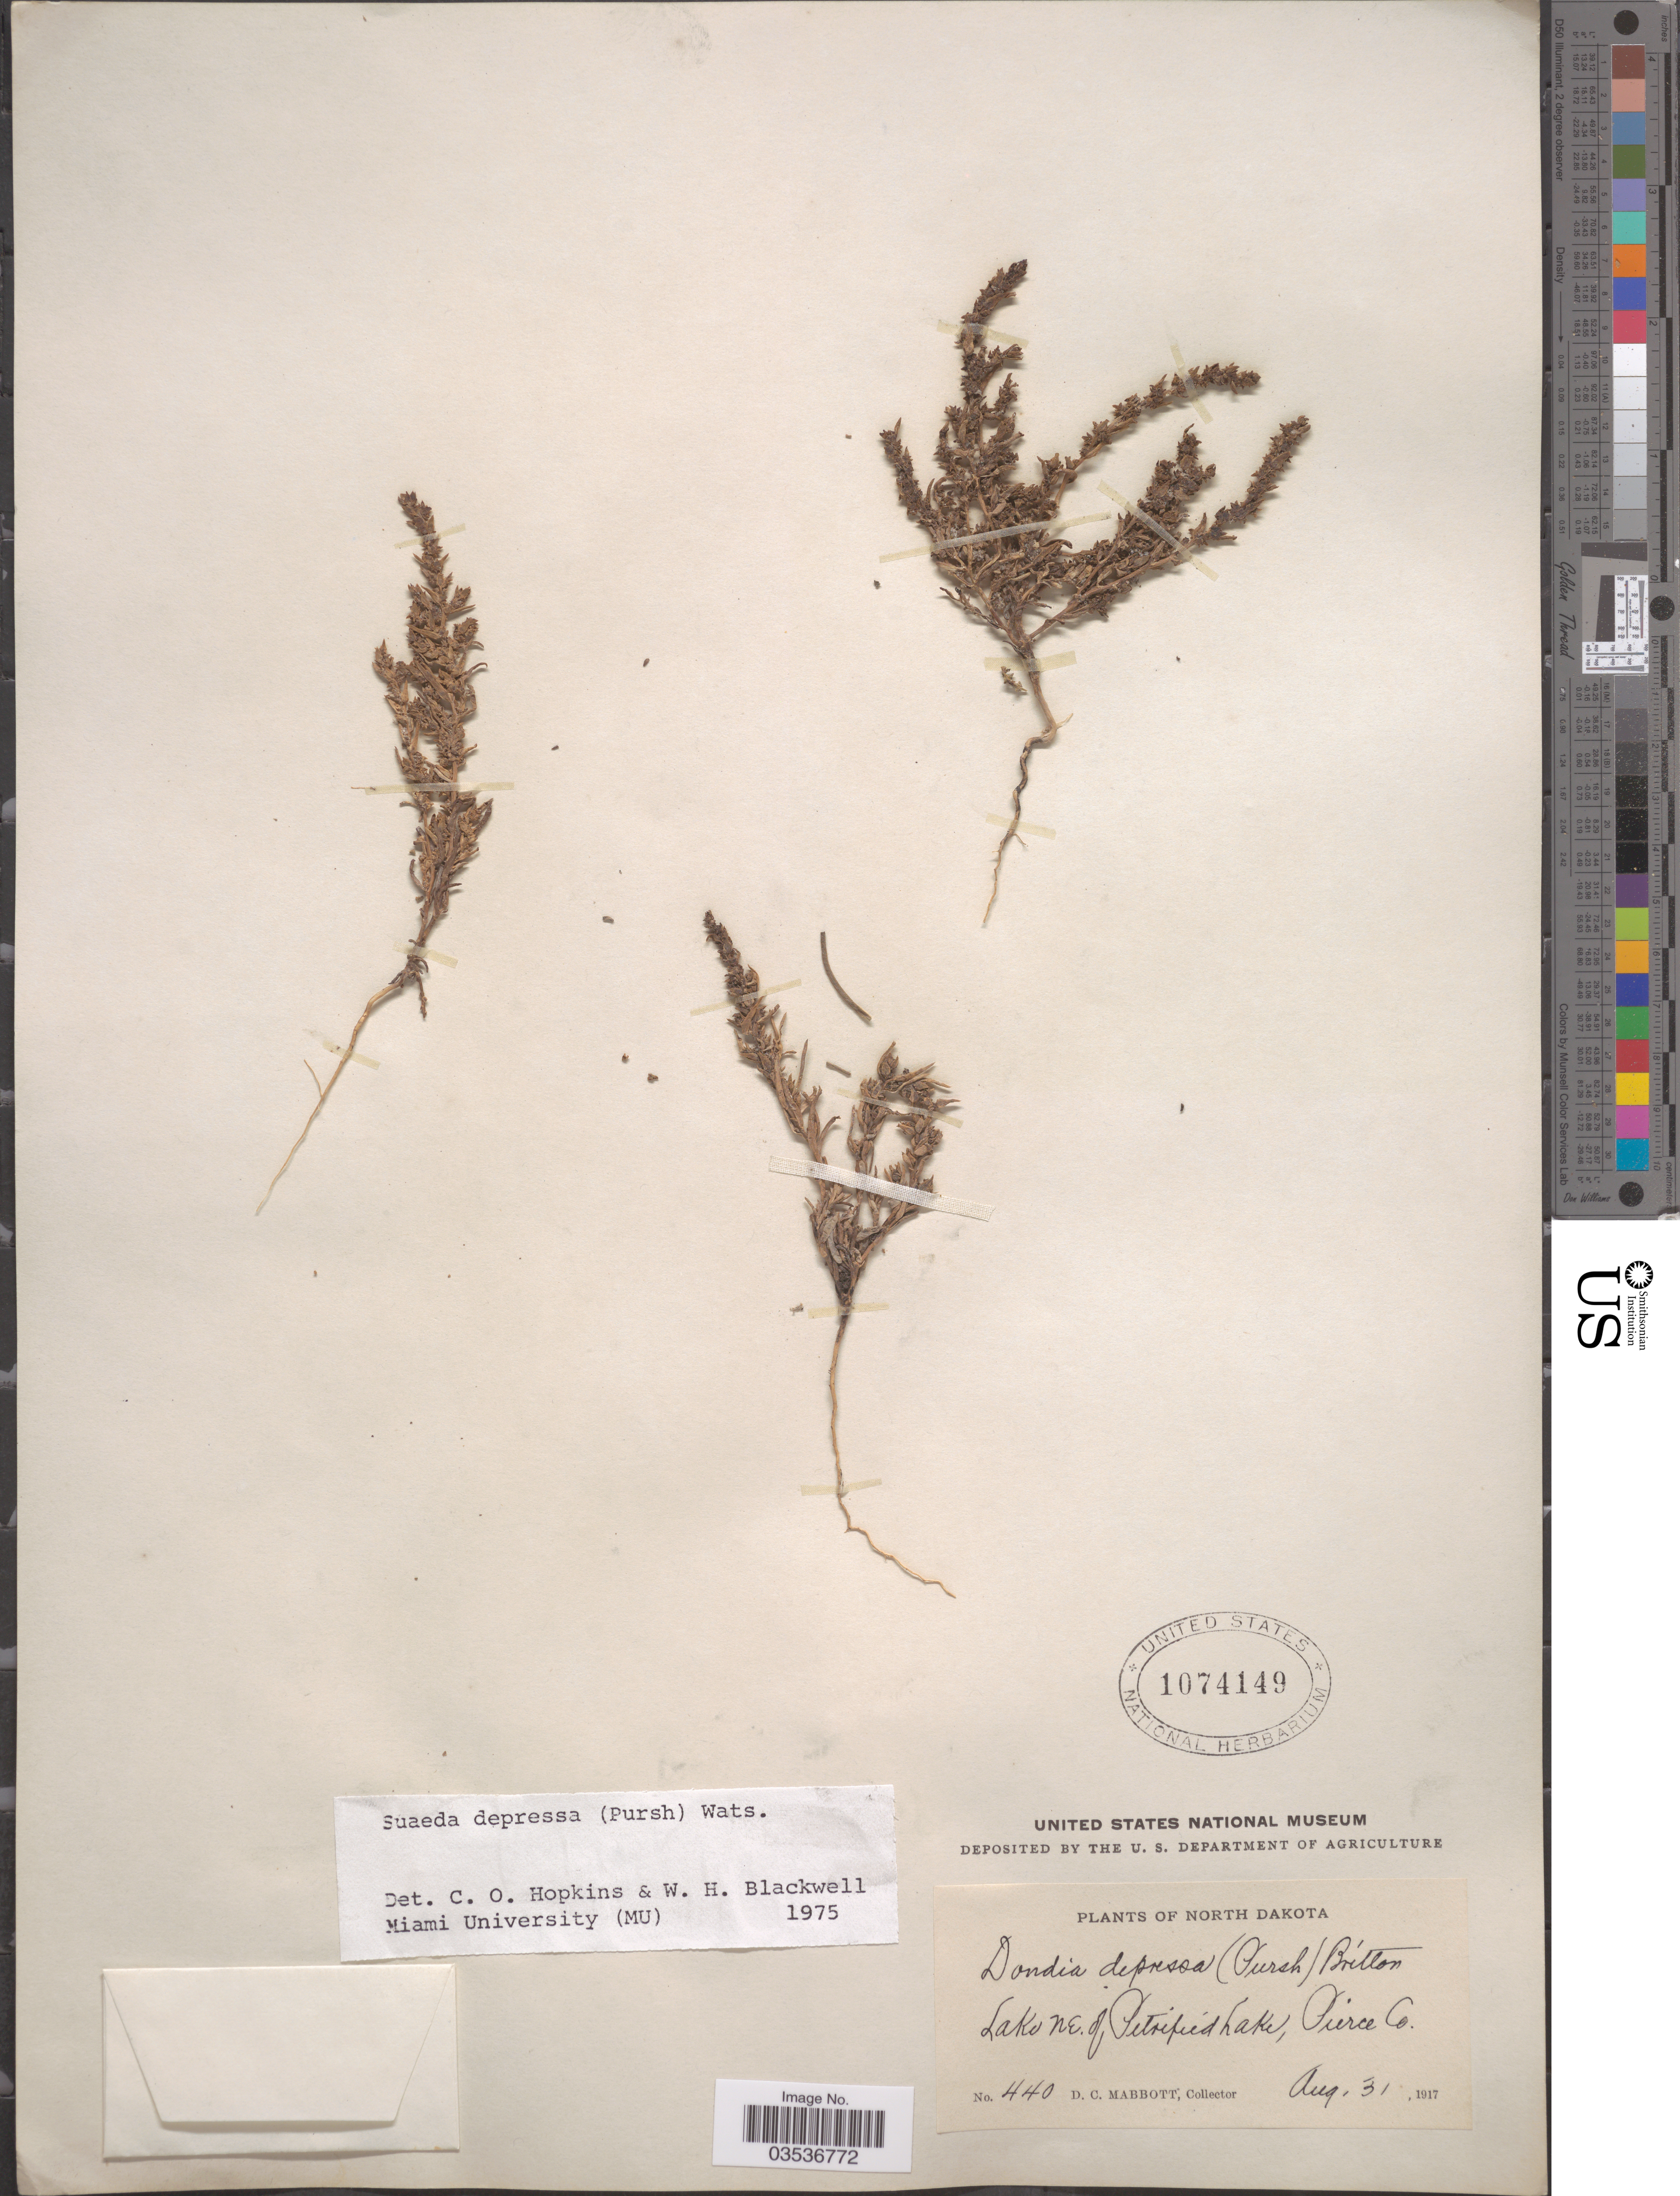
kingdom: Plantae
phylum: Tracheophyta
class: Magnoliopsida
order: Caryophyllales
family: Amaranthaceae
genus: Suaeda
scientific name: Suaeda depressa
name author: (Pursh) S. Watson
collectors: D. Mabbott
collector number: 440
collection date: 1917-08-31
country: United States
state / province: North Dakota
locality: Lake NE. of Petrified Lake, Pierce Co.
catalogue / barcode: US 1074149